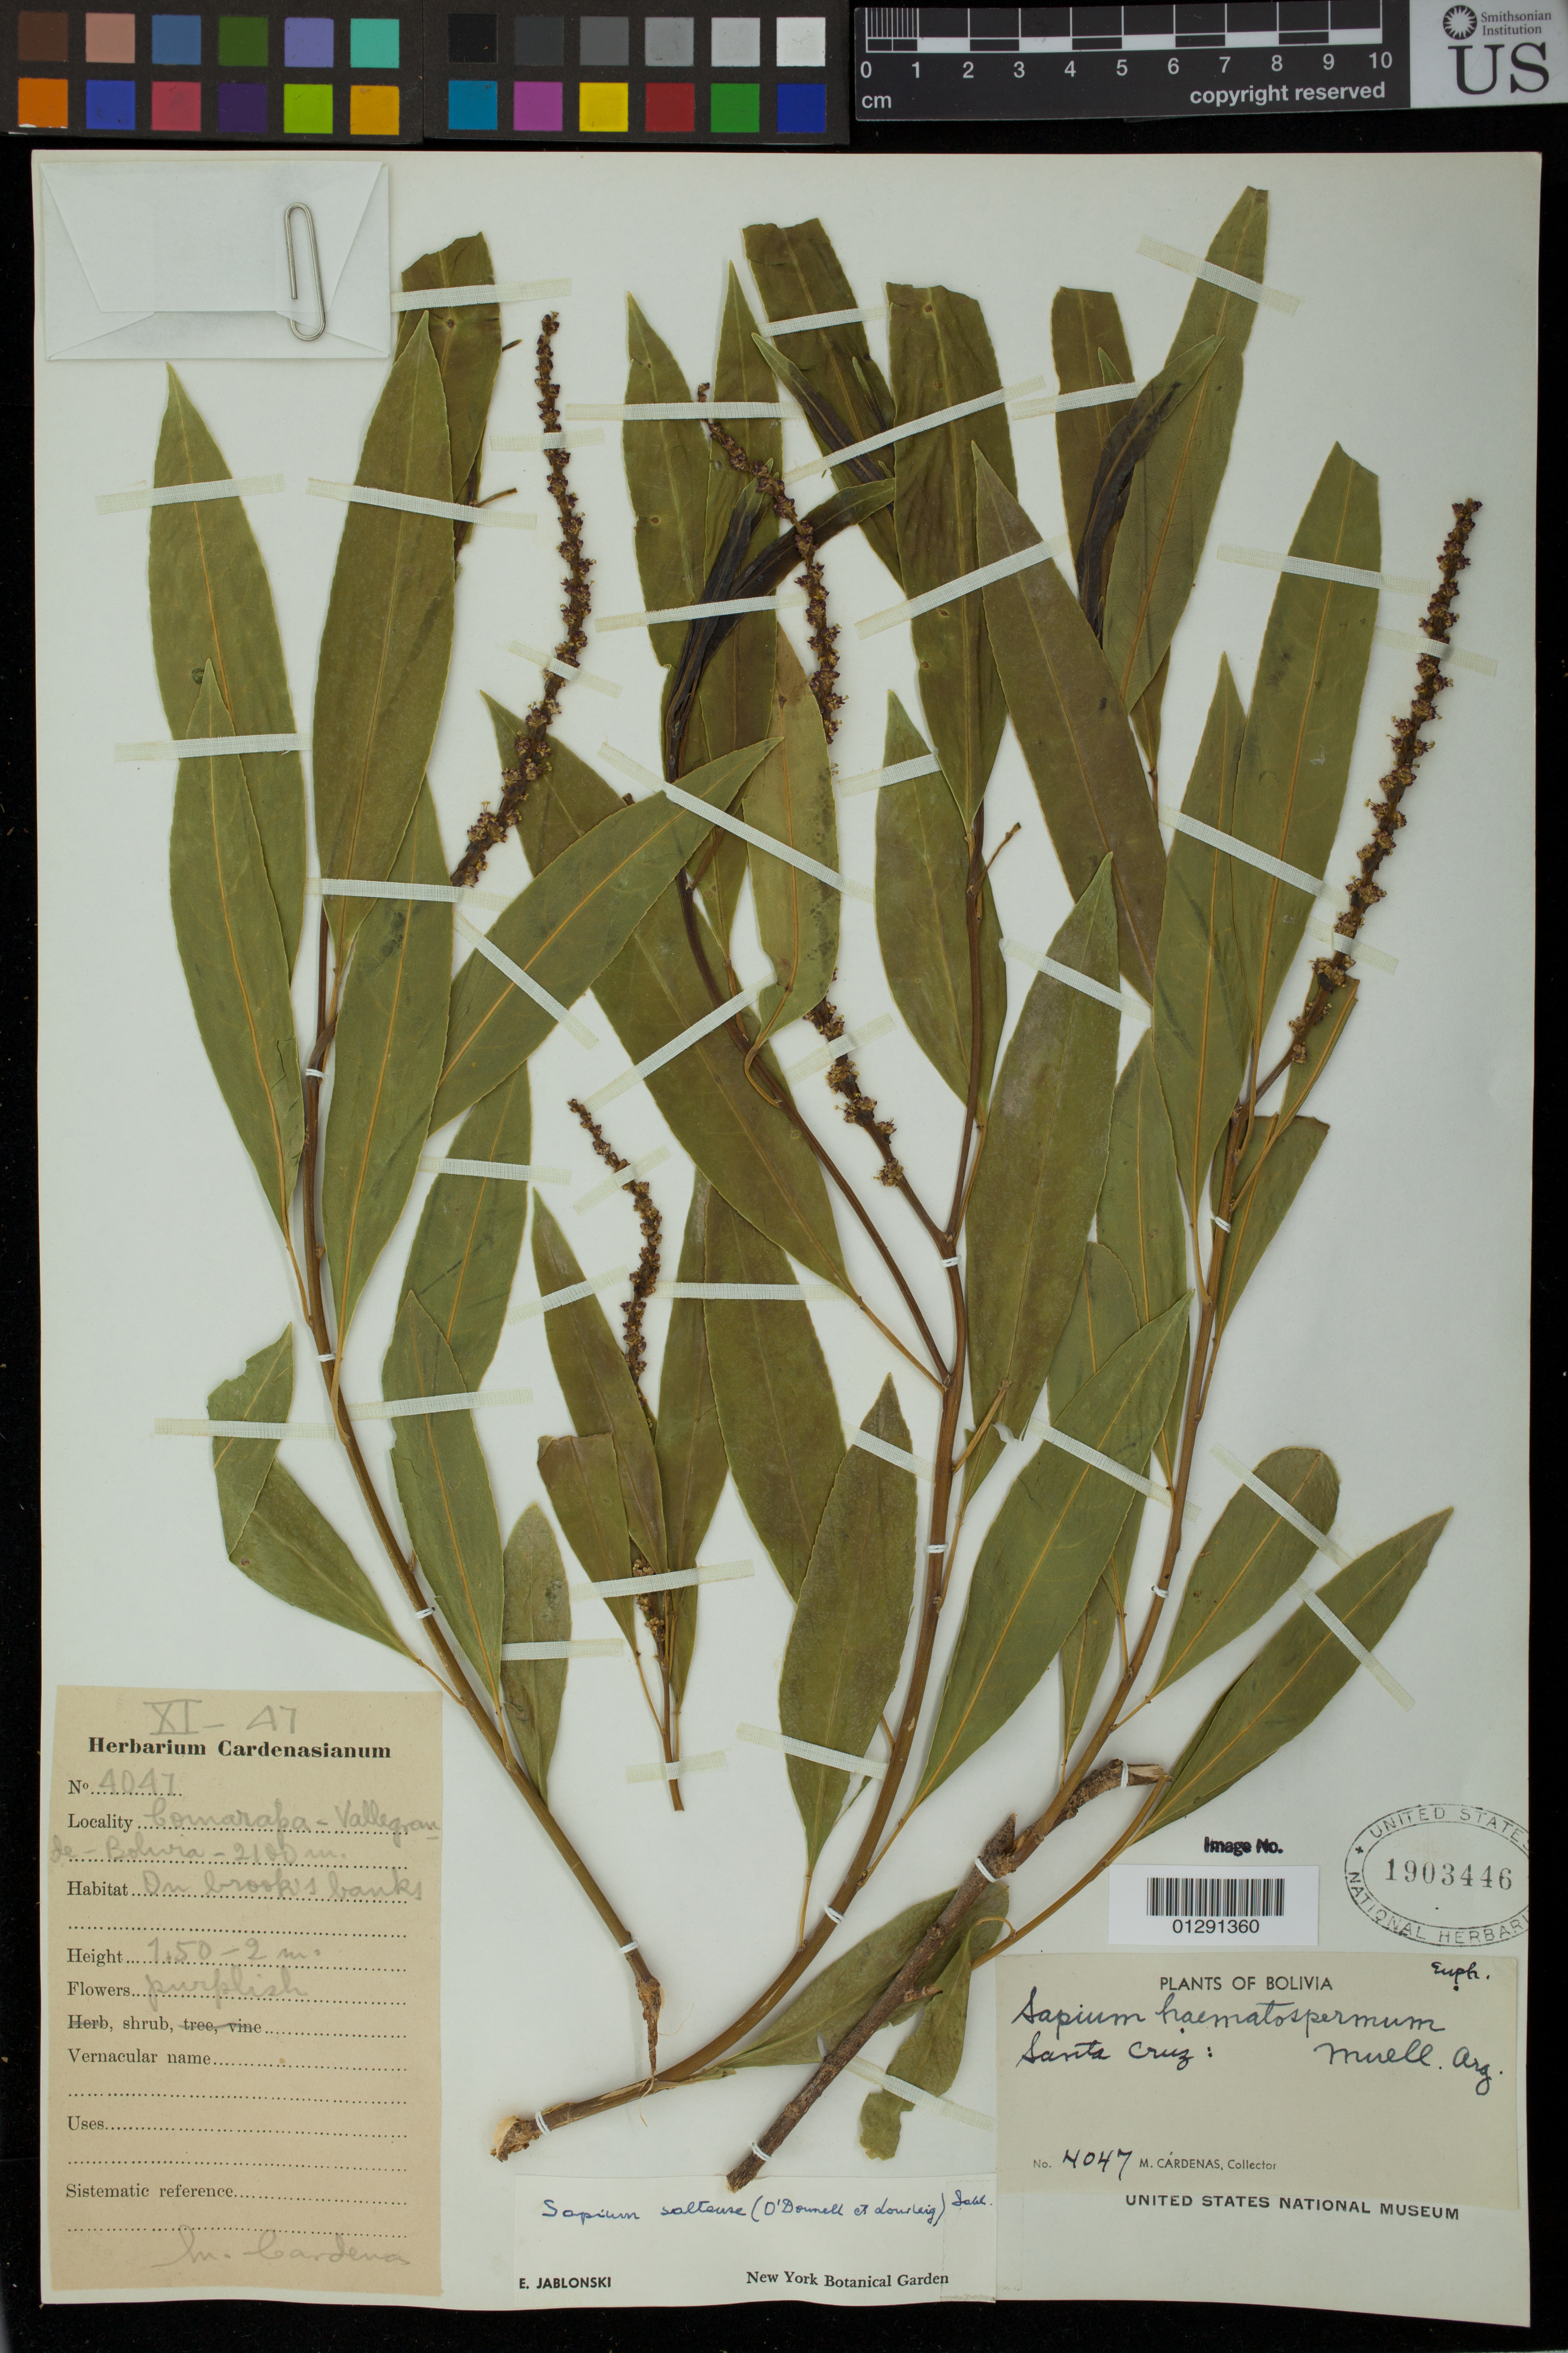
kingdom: Plantae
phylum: Tracheophyta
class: Magnoliopsida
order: Malpighiales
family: Euphorbiaceae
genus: Sapium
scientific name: Sapium haematospermum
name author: Müll. Arg.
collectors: M. Cárdenas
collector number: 4047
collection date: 1947-11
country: Bolivia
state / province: Santa Cruz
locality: Comarapa - Valegram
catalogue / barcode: US 1903446